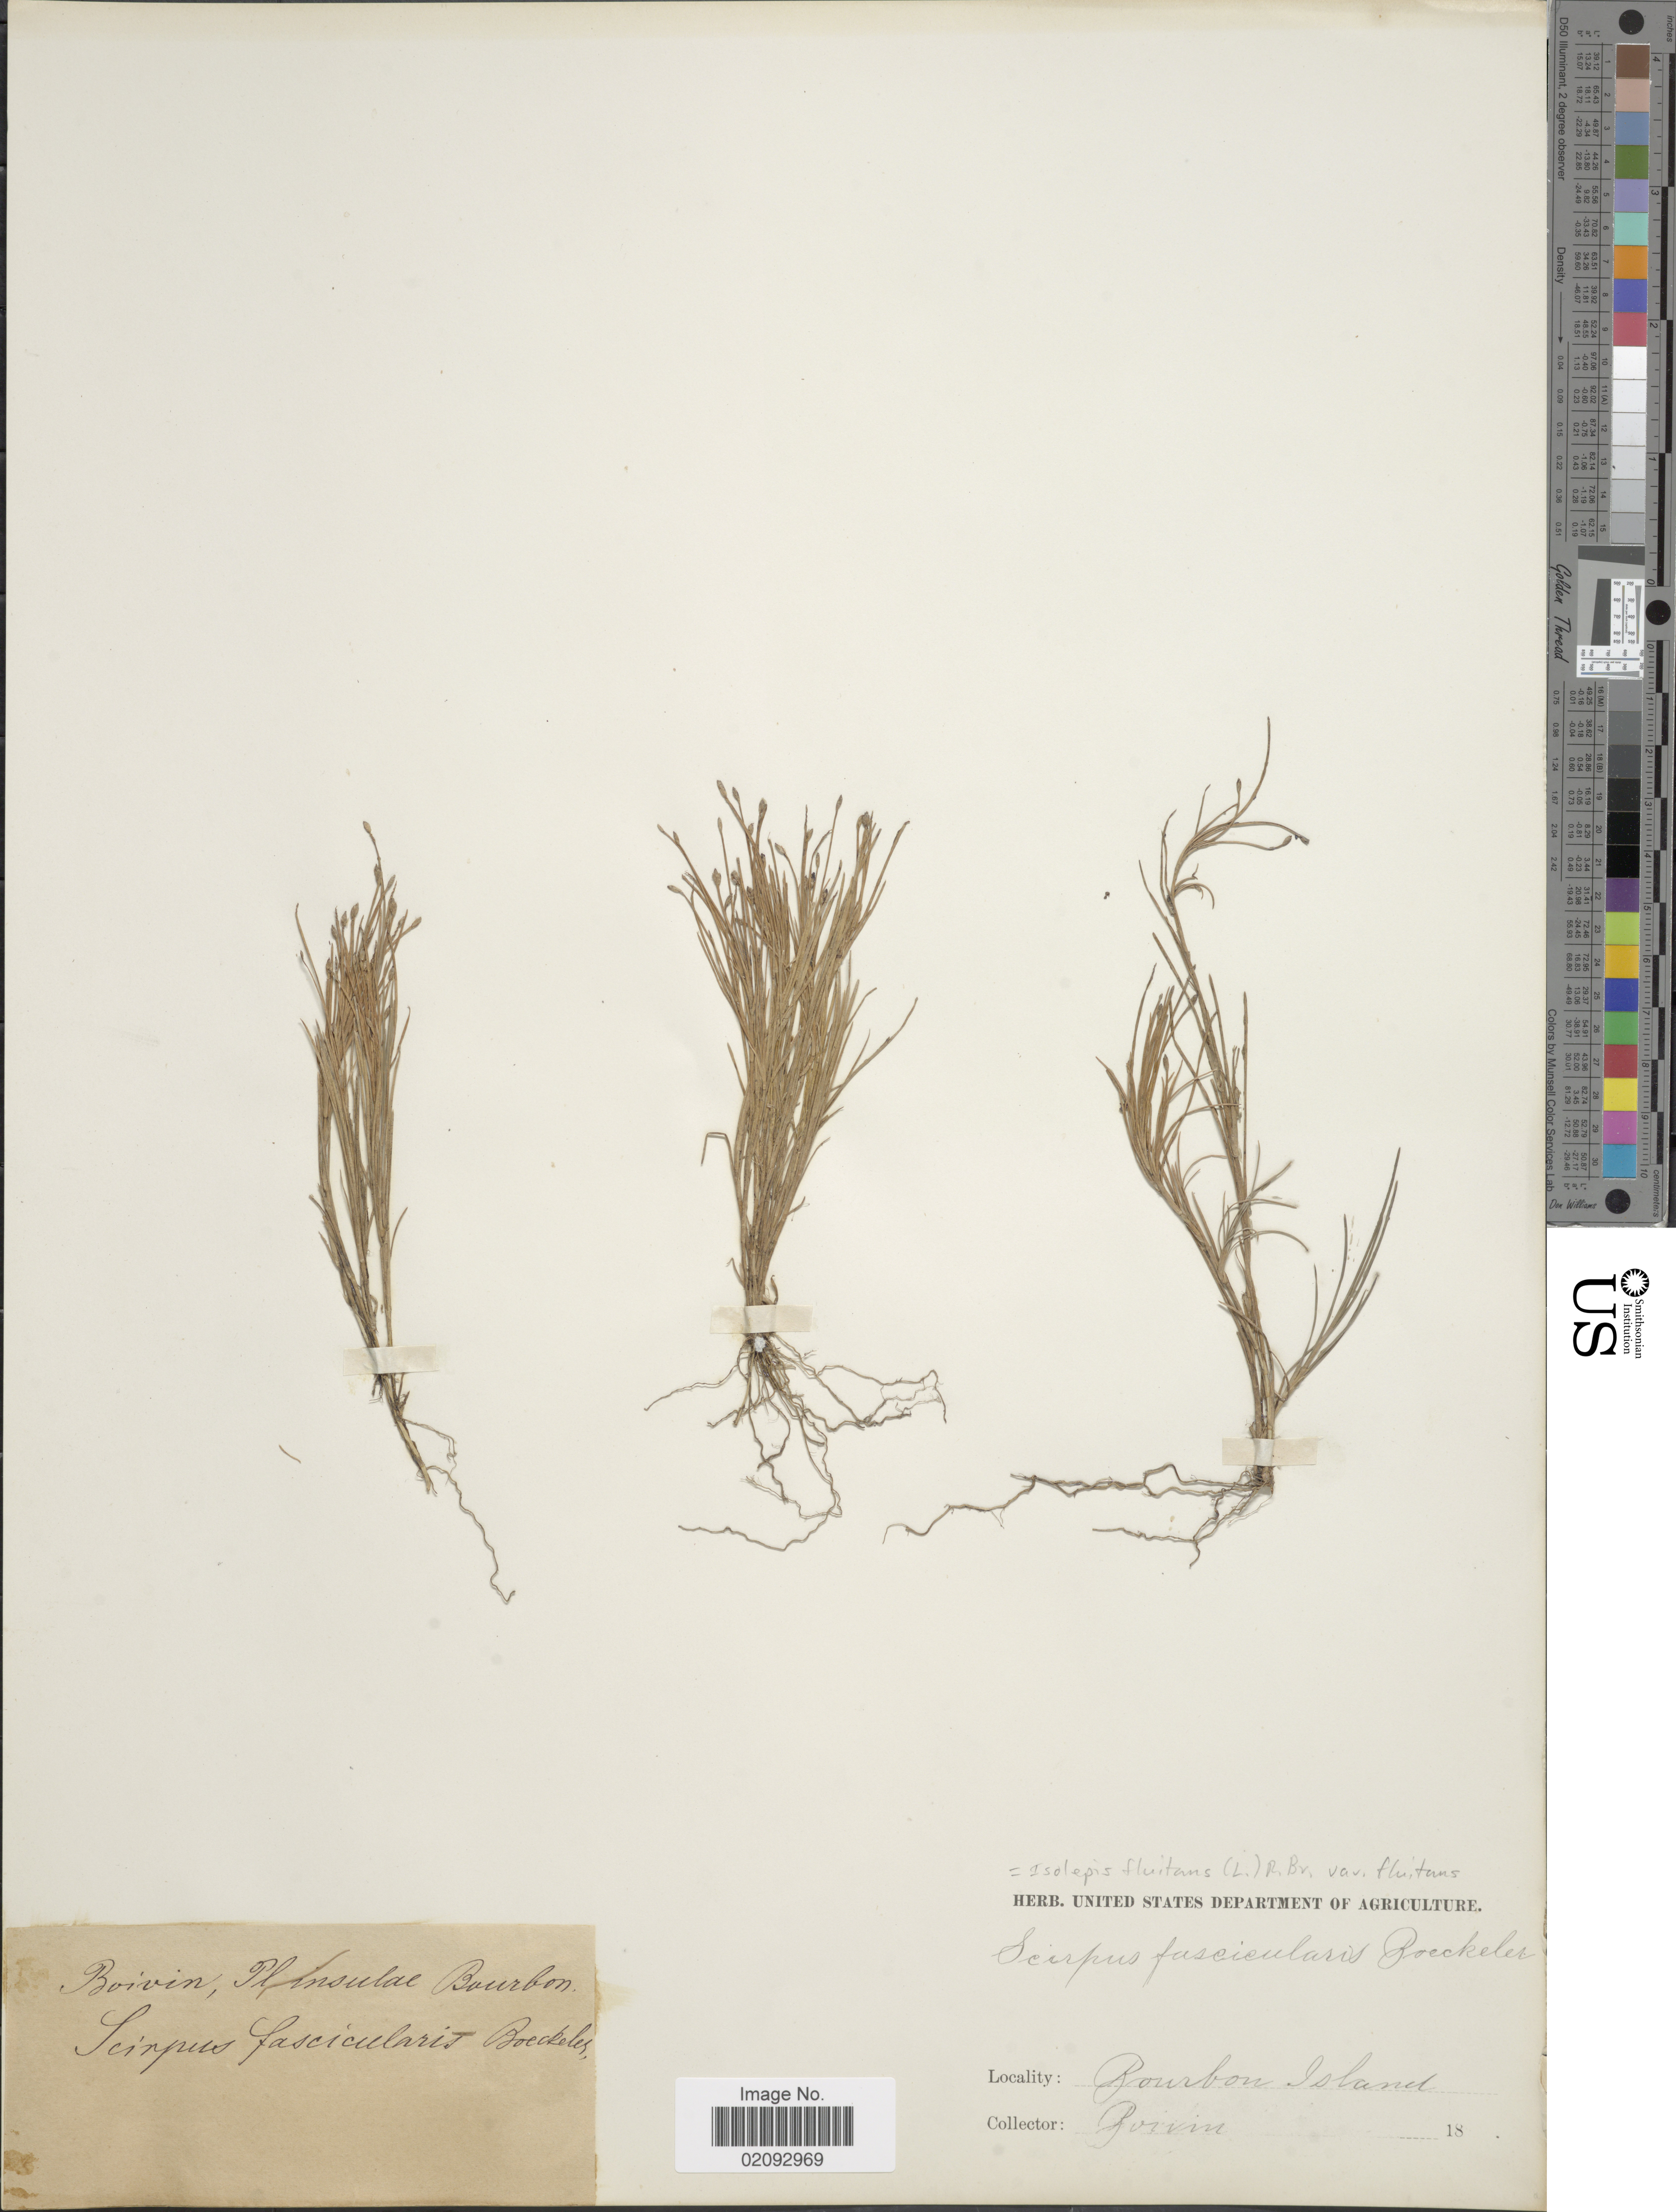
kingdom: Plantae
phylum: Tracheophyta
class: Liliopsida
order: Poales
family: Cyperaceae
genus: Isolepis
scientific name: Isolepis fluitans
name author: (L.) R. Br.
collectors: -- Boivin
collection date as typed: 18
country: Reunion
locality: Bourbon Island